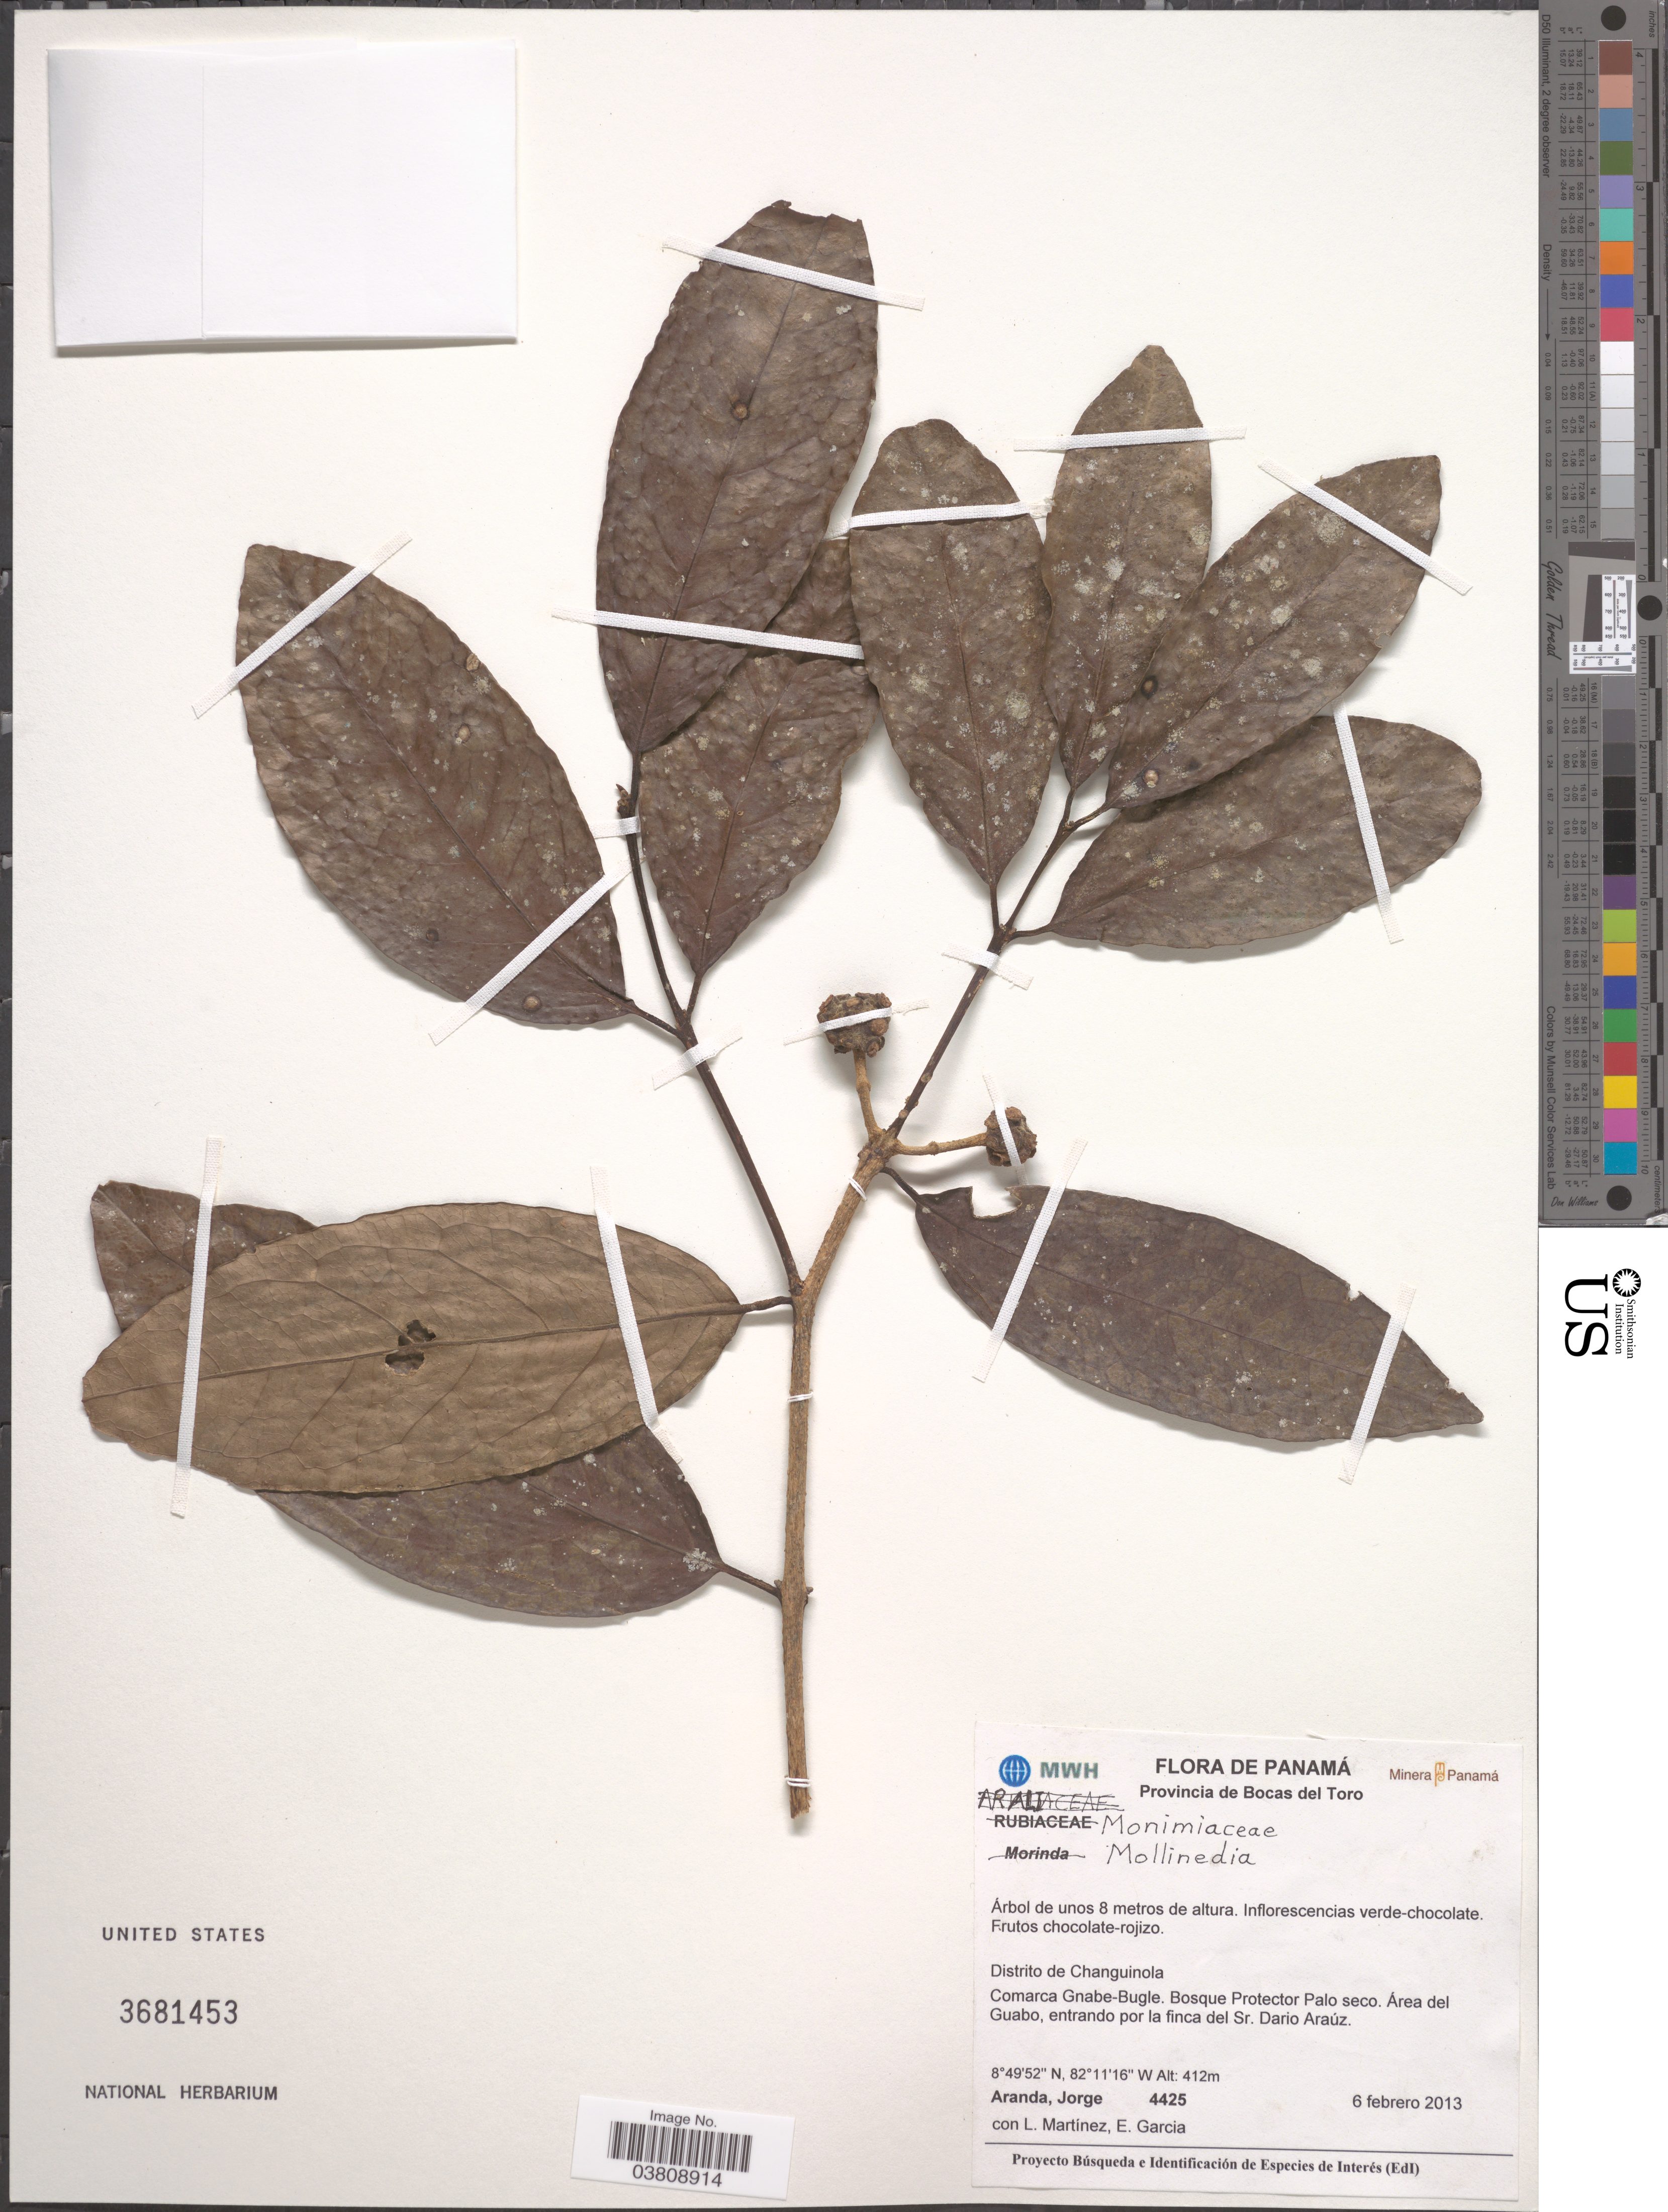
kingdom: Plantae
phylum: Tracheophyta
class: Magnoliopsida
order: Laurales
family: Monimiaceae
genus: Mollinedia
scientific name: Mollinedia sp.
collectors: J. Aranda, L. Martínez & E. Garcia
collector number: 4425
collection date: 2013-02-06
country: Panama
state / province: Bocas del Toro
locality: Distrito de Changuinola. Comarca Gnabe-Bugle. Bosque Protector Palo seco. Area del Guabo, entrando por la finca del Sr. Dario Araúz.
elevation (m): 412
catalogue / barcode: US 3681453